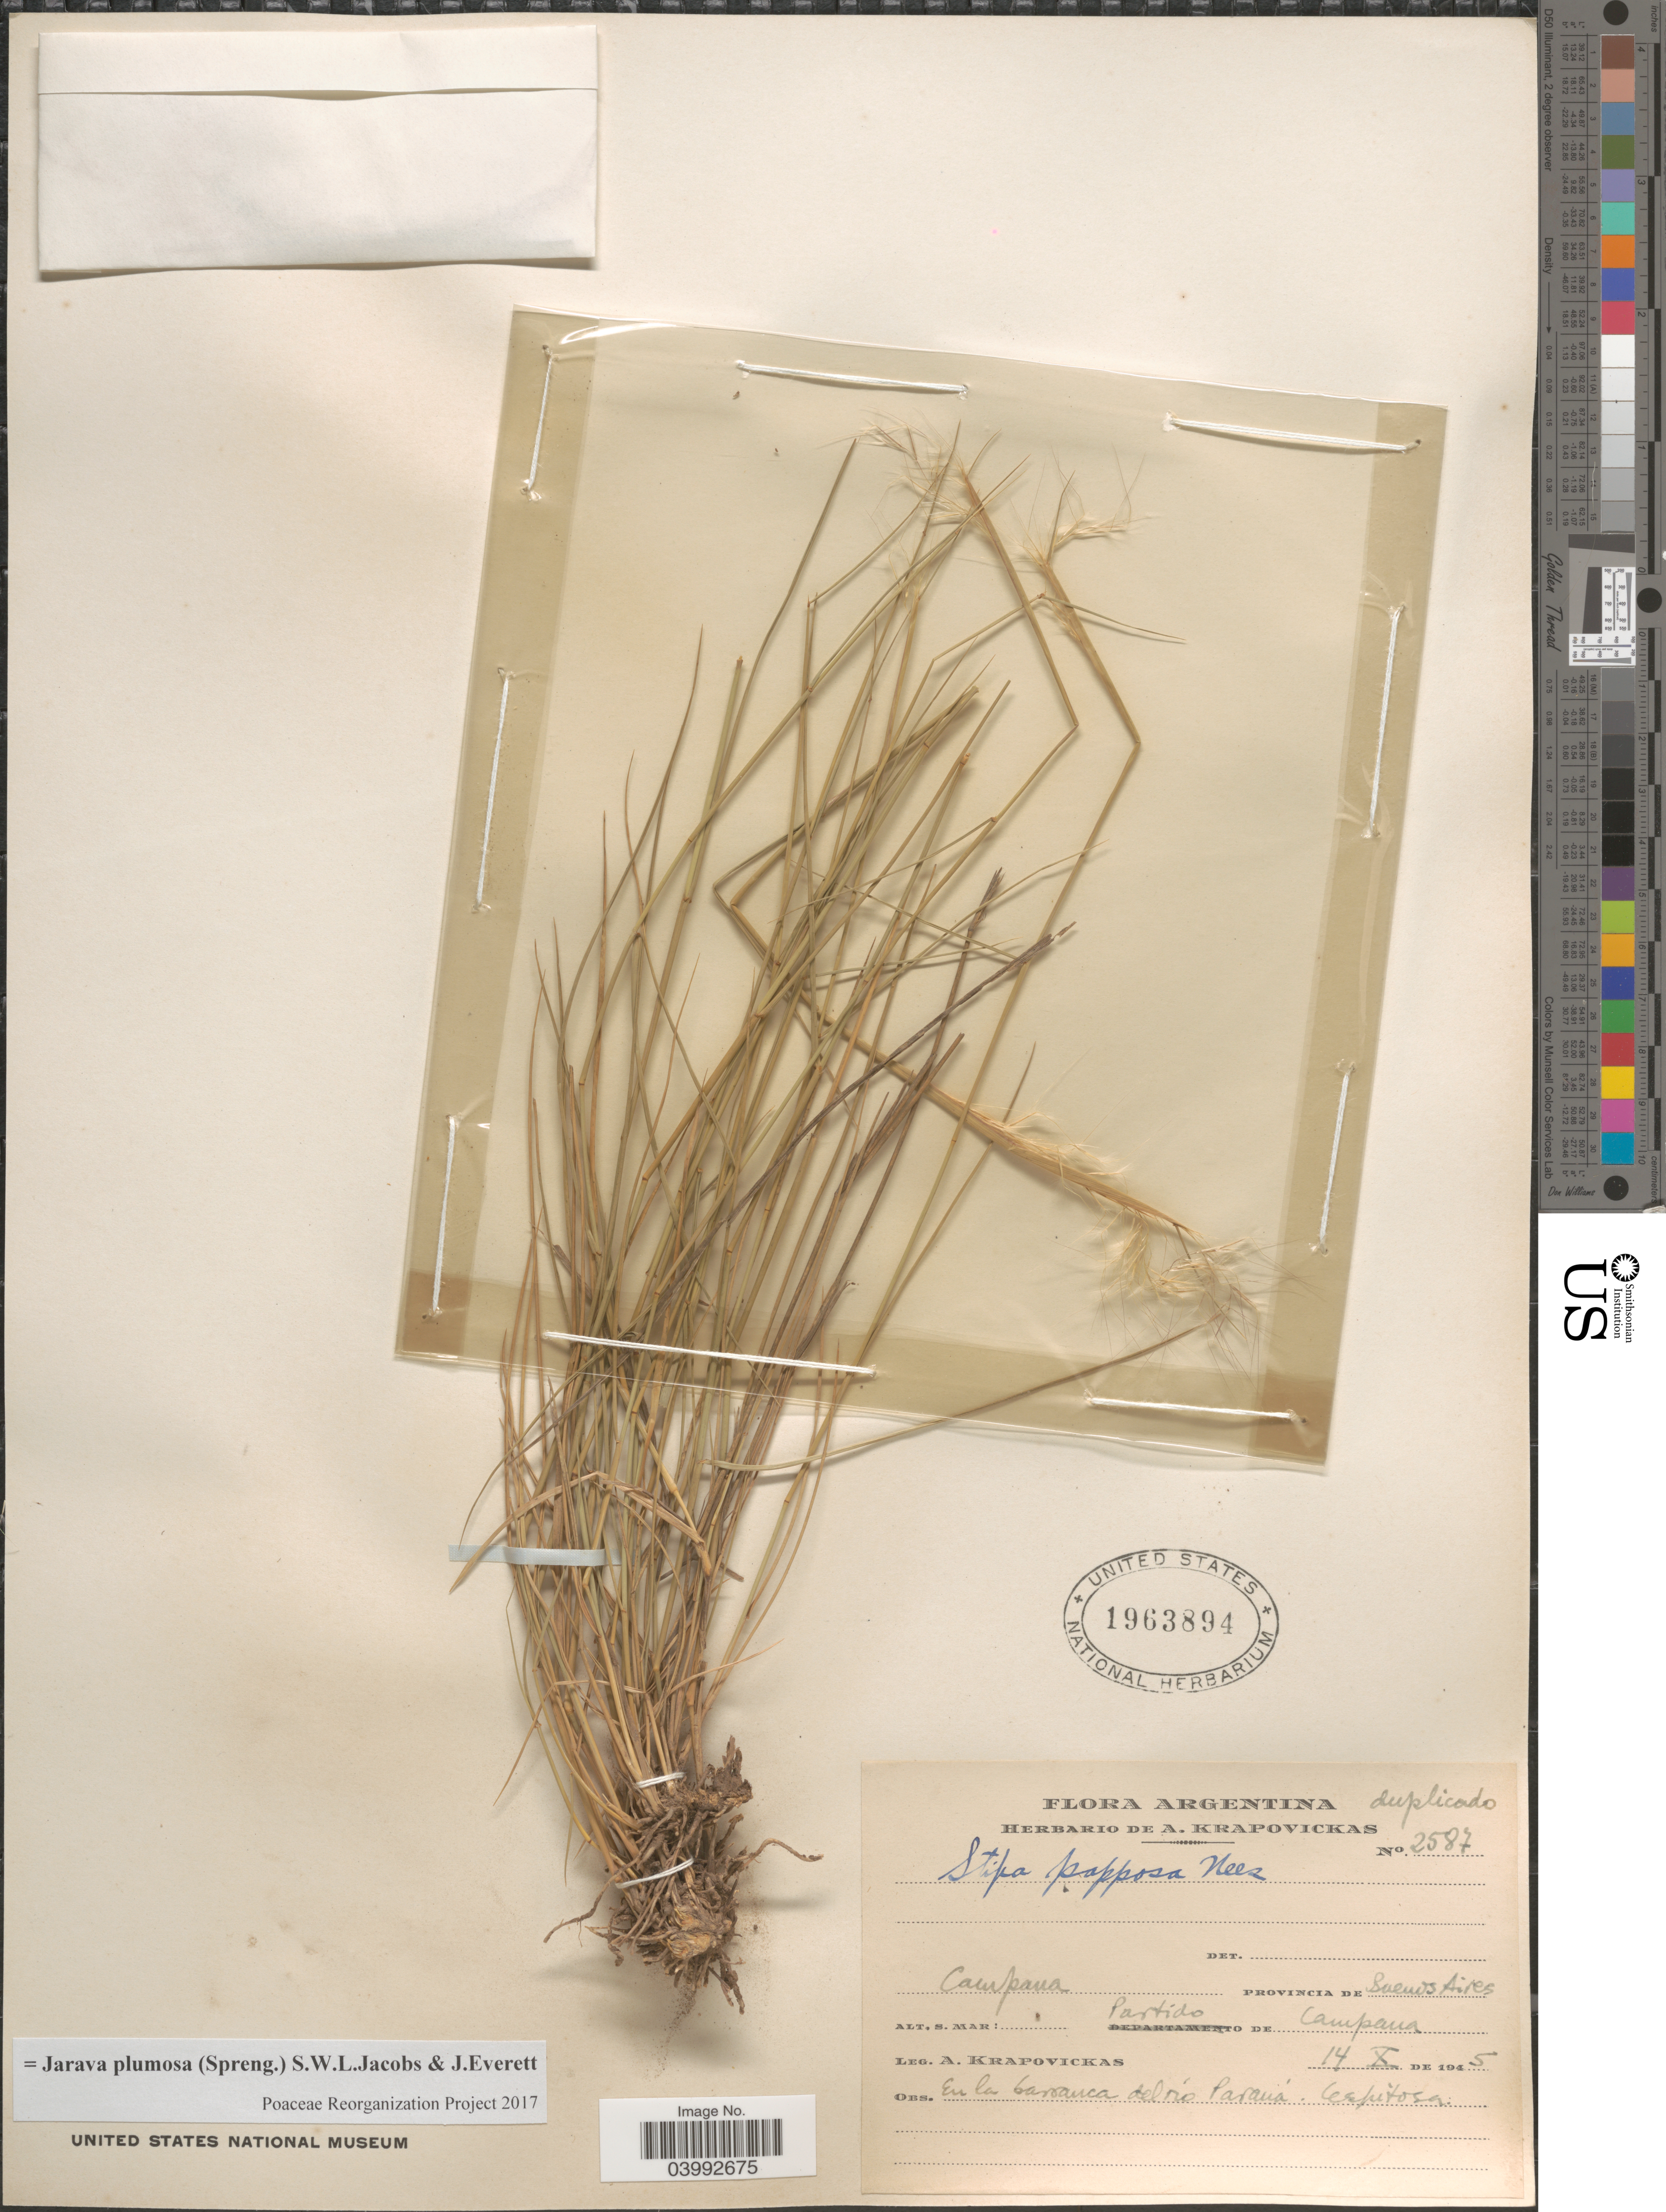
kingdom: Plantae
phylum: Tracheophyta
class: Liliopsida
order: Poales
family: Poaceae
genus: Stipa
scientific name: Stipa papposa Nees, nom. illeg.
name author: Nees in Mart.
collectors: A. Krapovickas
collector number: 2587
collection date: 1945-10-14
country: Argentina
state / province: Buenos Aires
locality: Campana. Partido de Campana. En la barranca del río Paraná.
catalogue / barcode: US 1963894